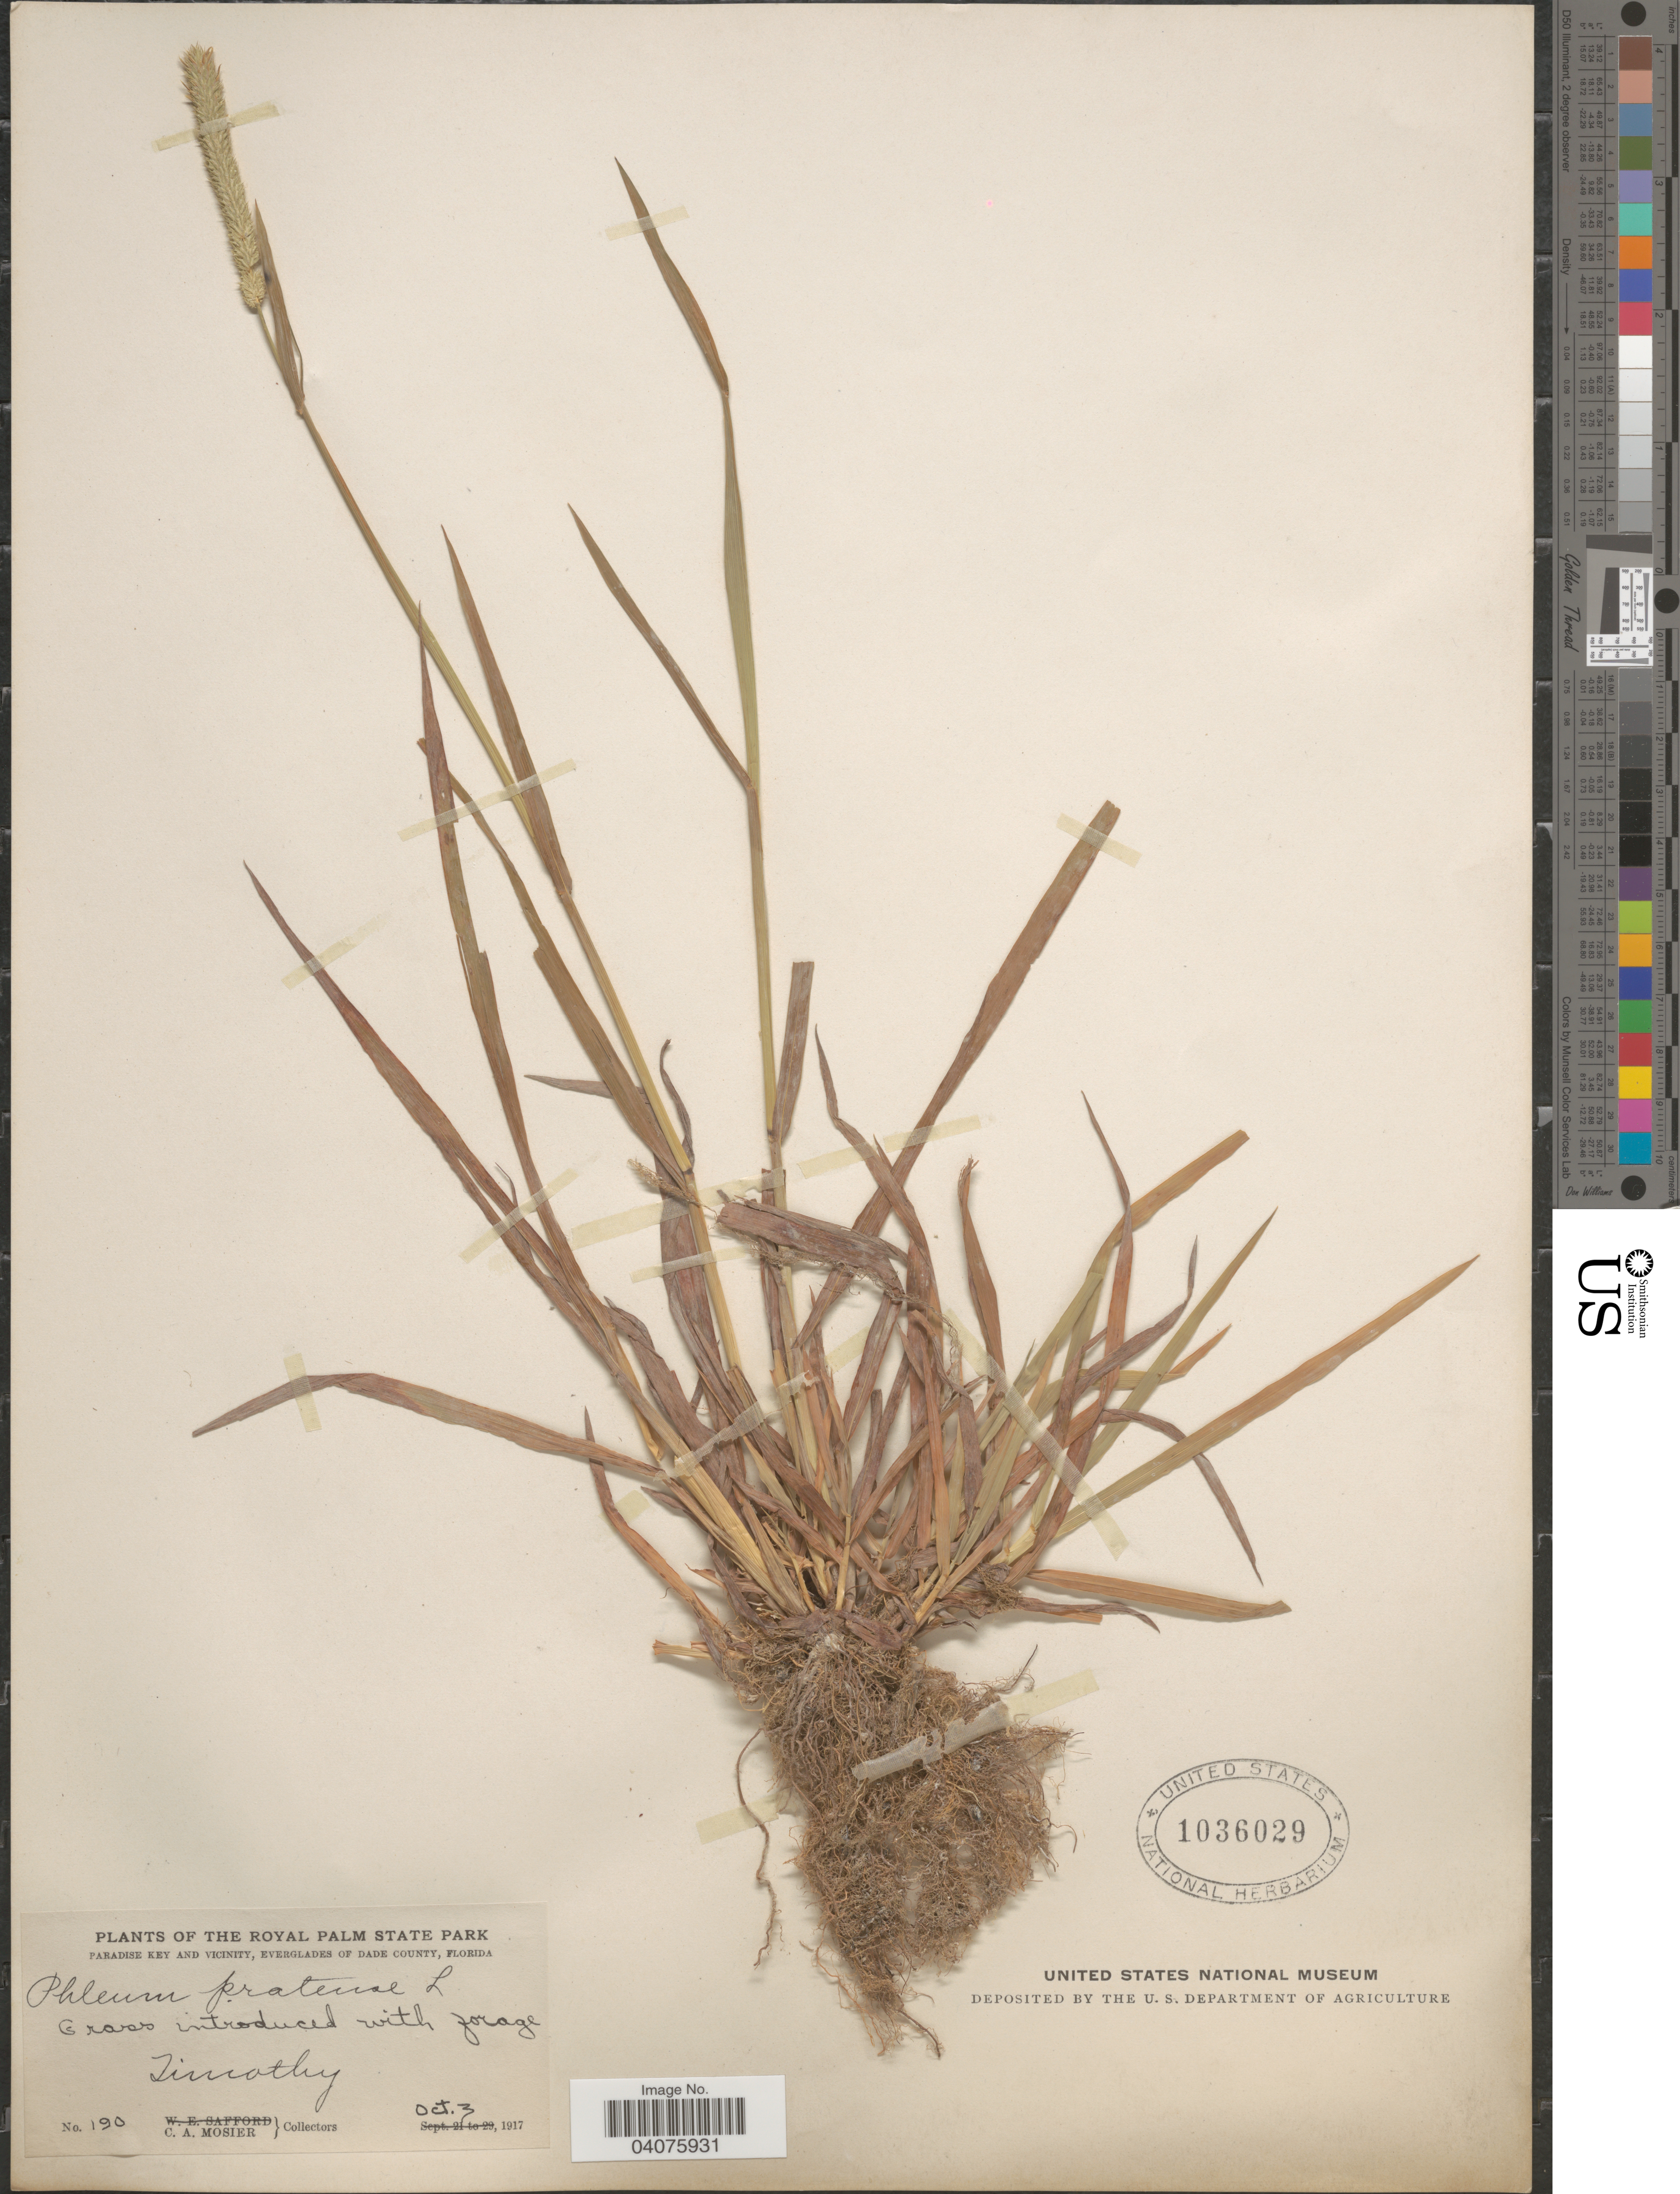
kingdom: Plantae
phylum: Tracheophyta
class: Liliopsida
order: Poales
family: Poaceae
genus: Phleum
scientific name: Phleum pratense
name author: L.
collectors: C. A. Mosier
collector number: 190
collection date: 1917-10-03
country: United States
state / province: Florida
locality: The Royal Palm State Park. Paradise Key and Vicinity, Everglades of Dade County. Timothy.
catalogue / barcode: US 1036029